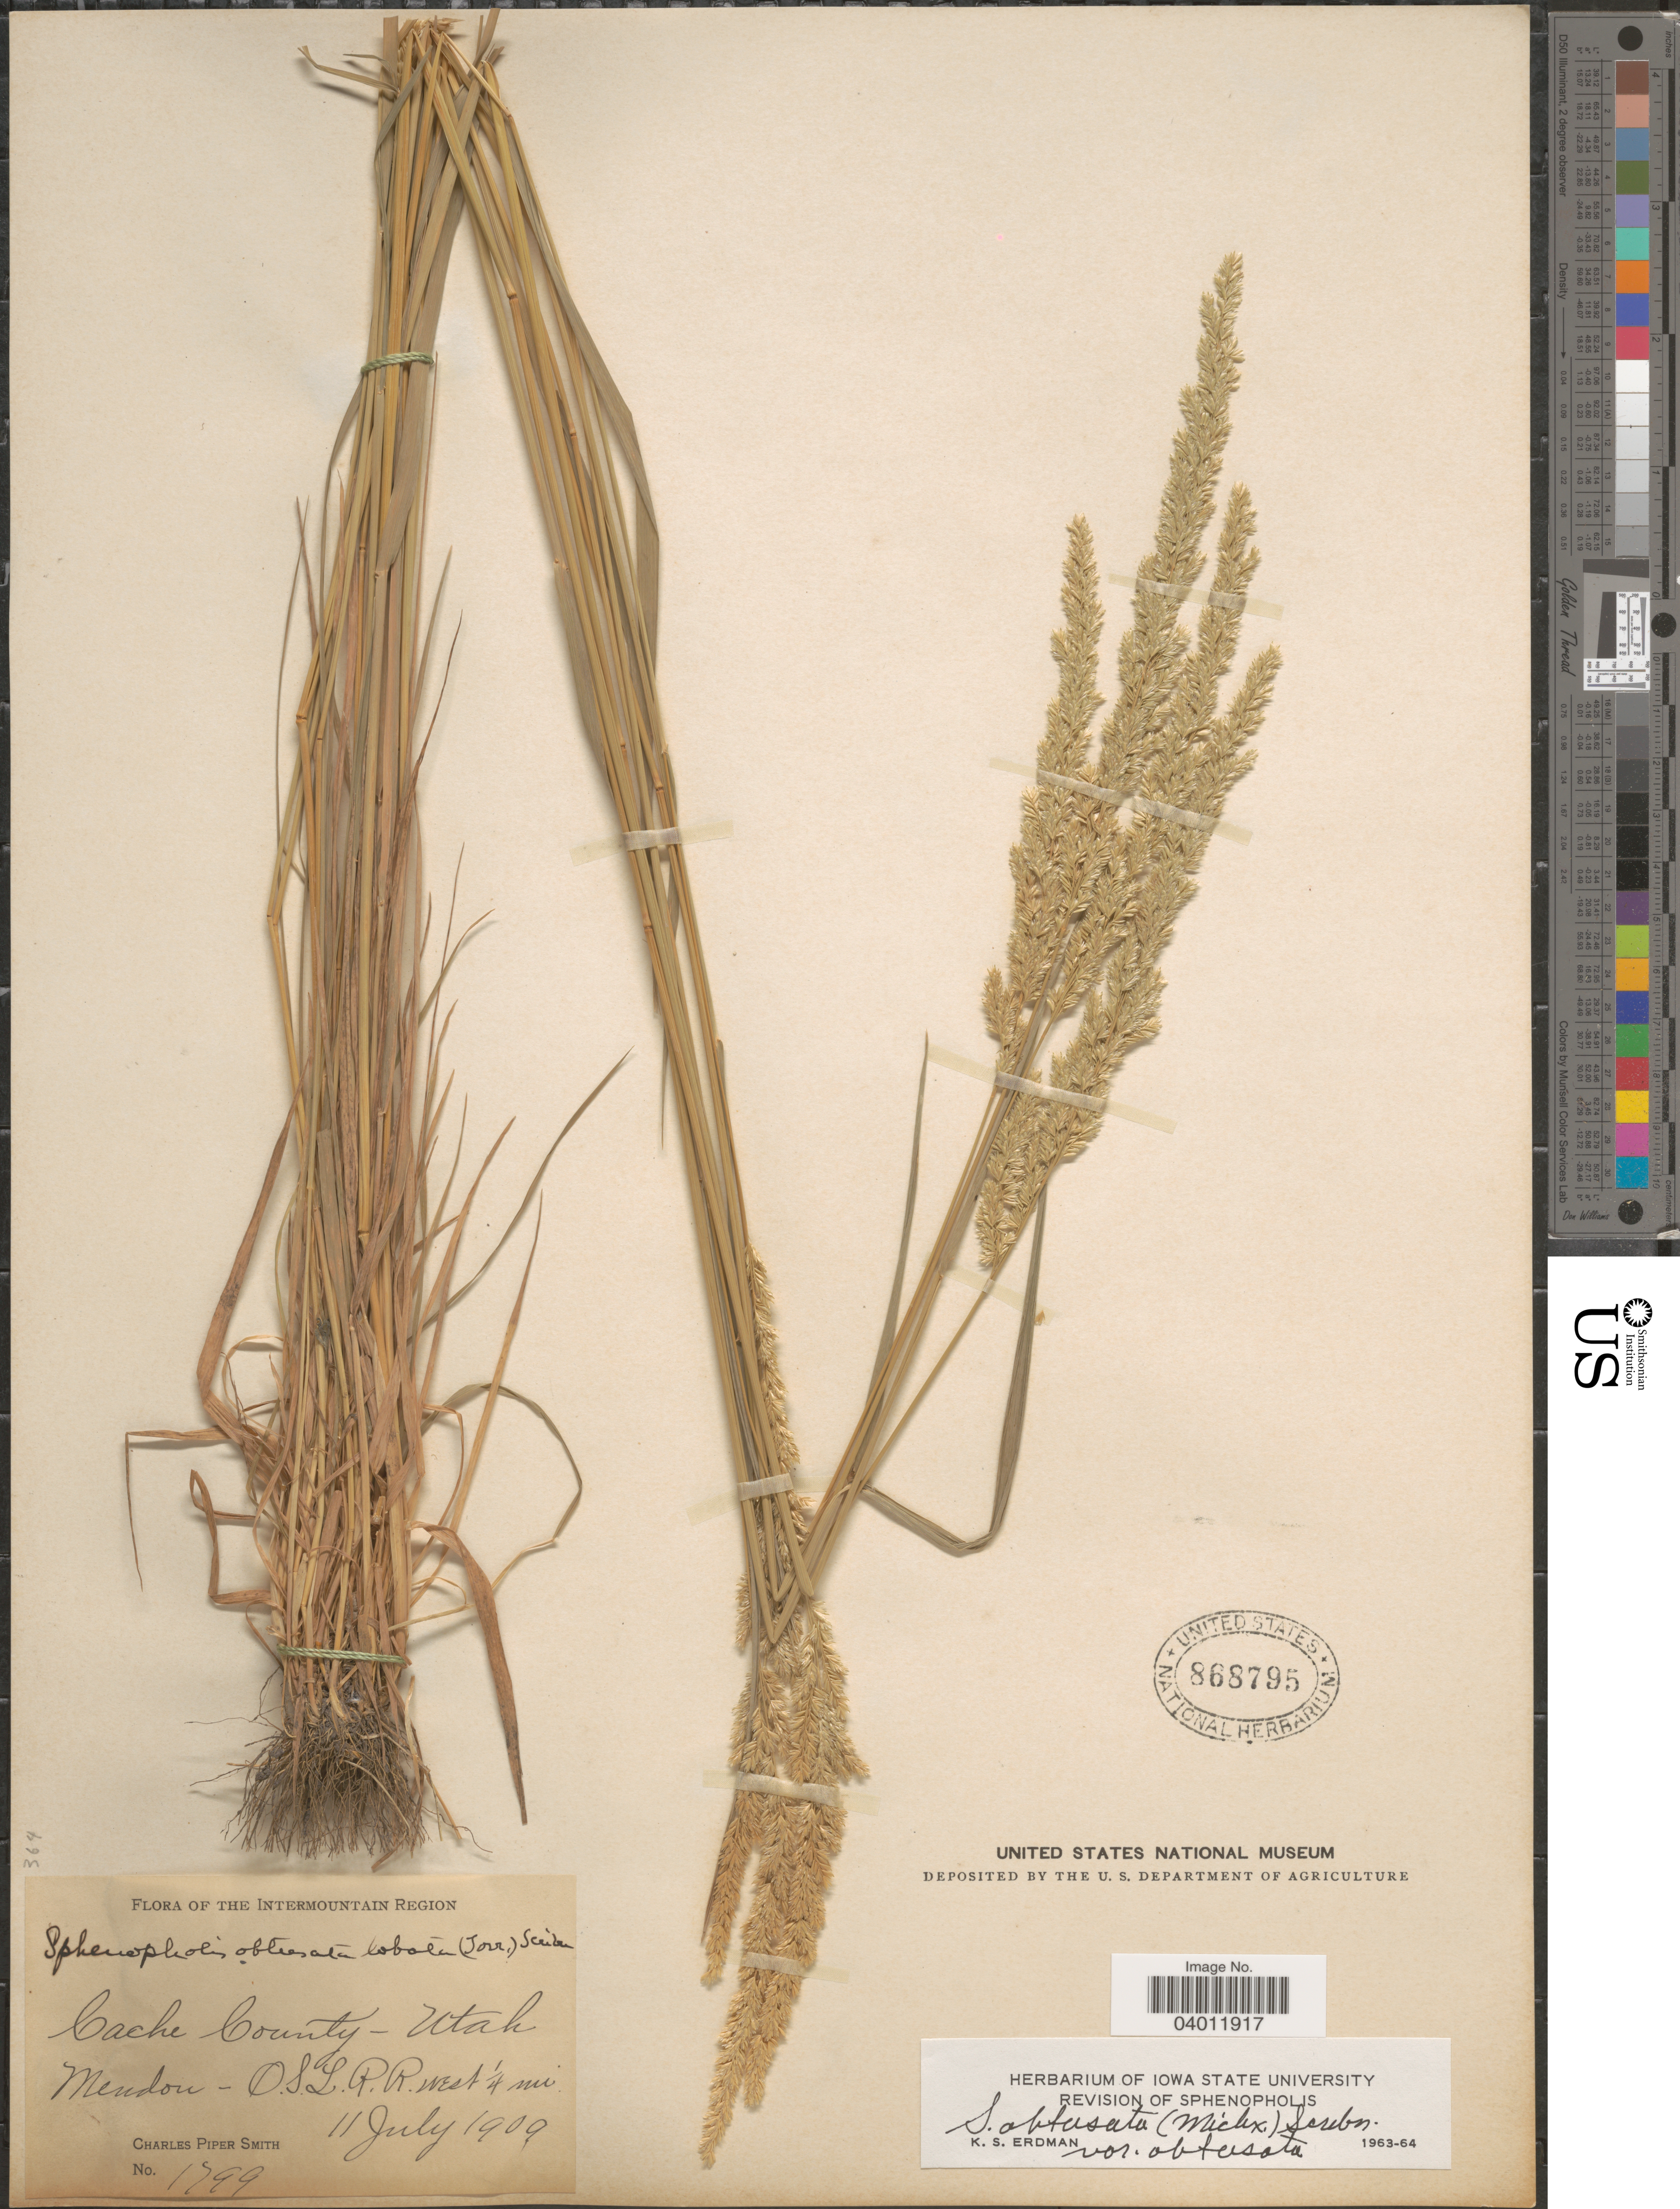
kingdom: Plantae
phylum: Tracheophyta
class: Liliopsida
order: Poales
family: Poaceae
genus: Sphenopholis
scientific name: Sphenopholis obtusata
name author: (Michx.) Scribn.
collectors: C. P. Smith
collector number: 1799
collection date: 1909-07-11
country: United States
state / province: Utah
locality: The Intermountain Region. Cache County. Mendon - O.S.L.R.R. west ¼ mi.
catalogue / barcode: US 868795